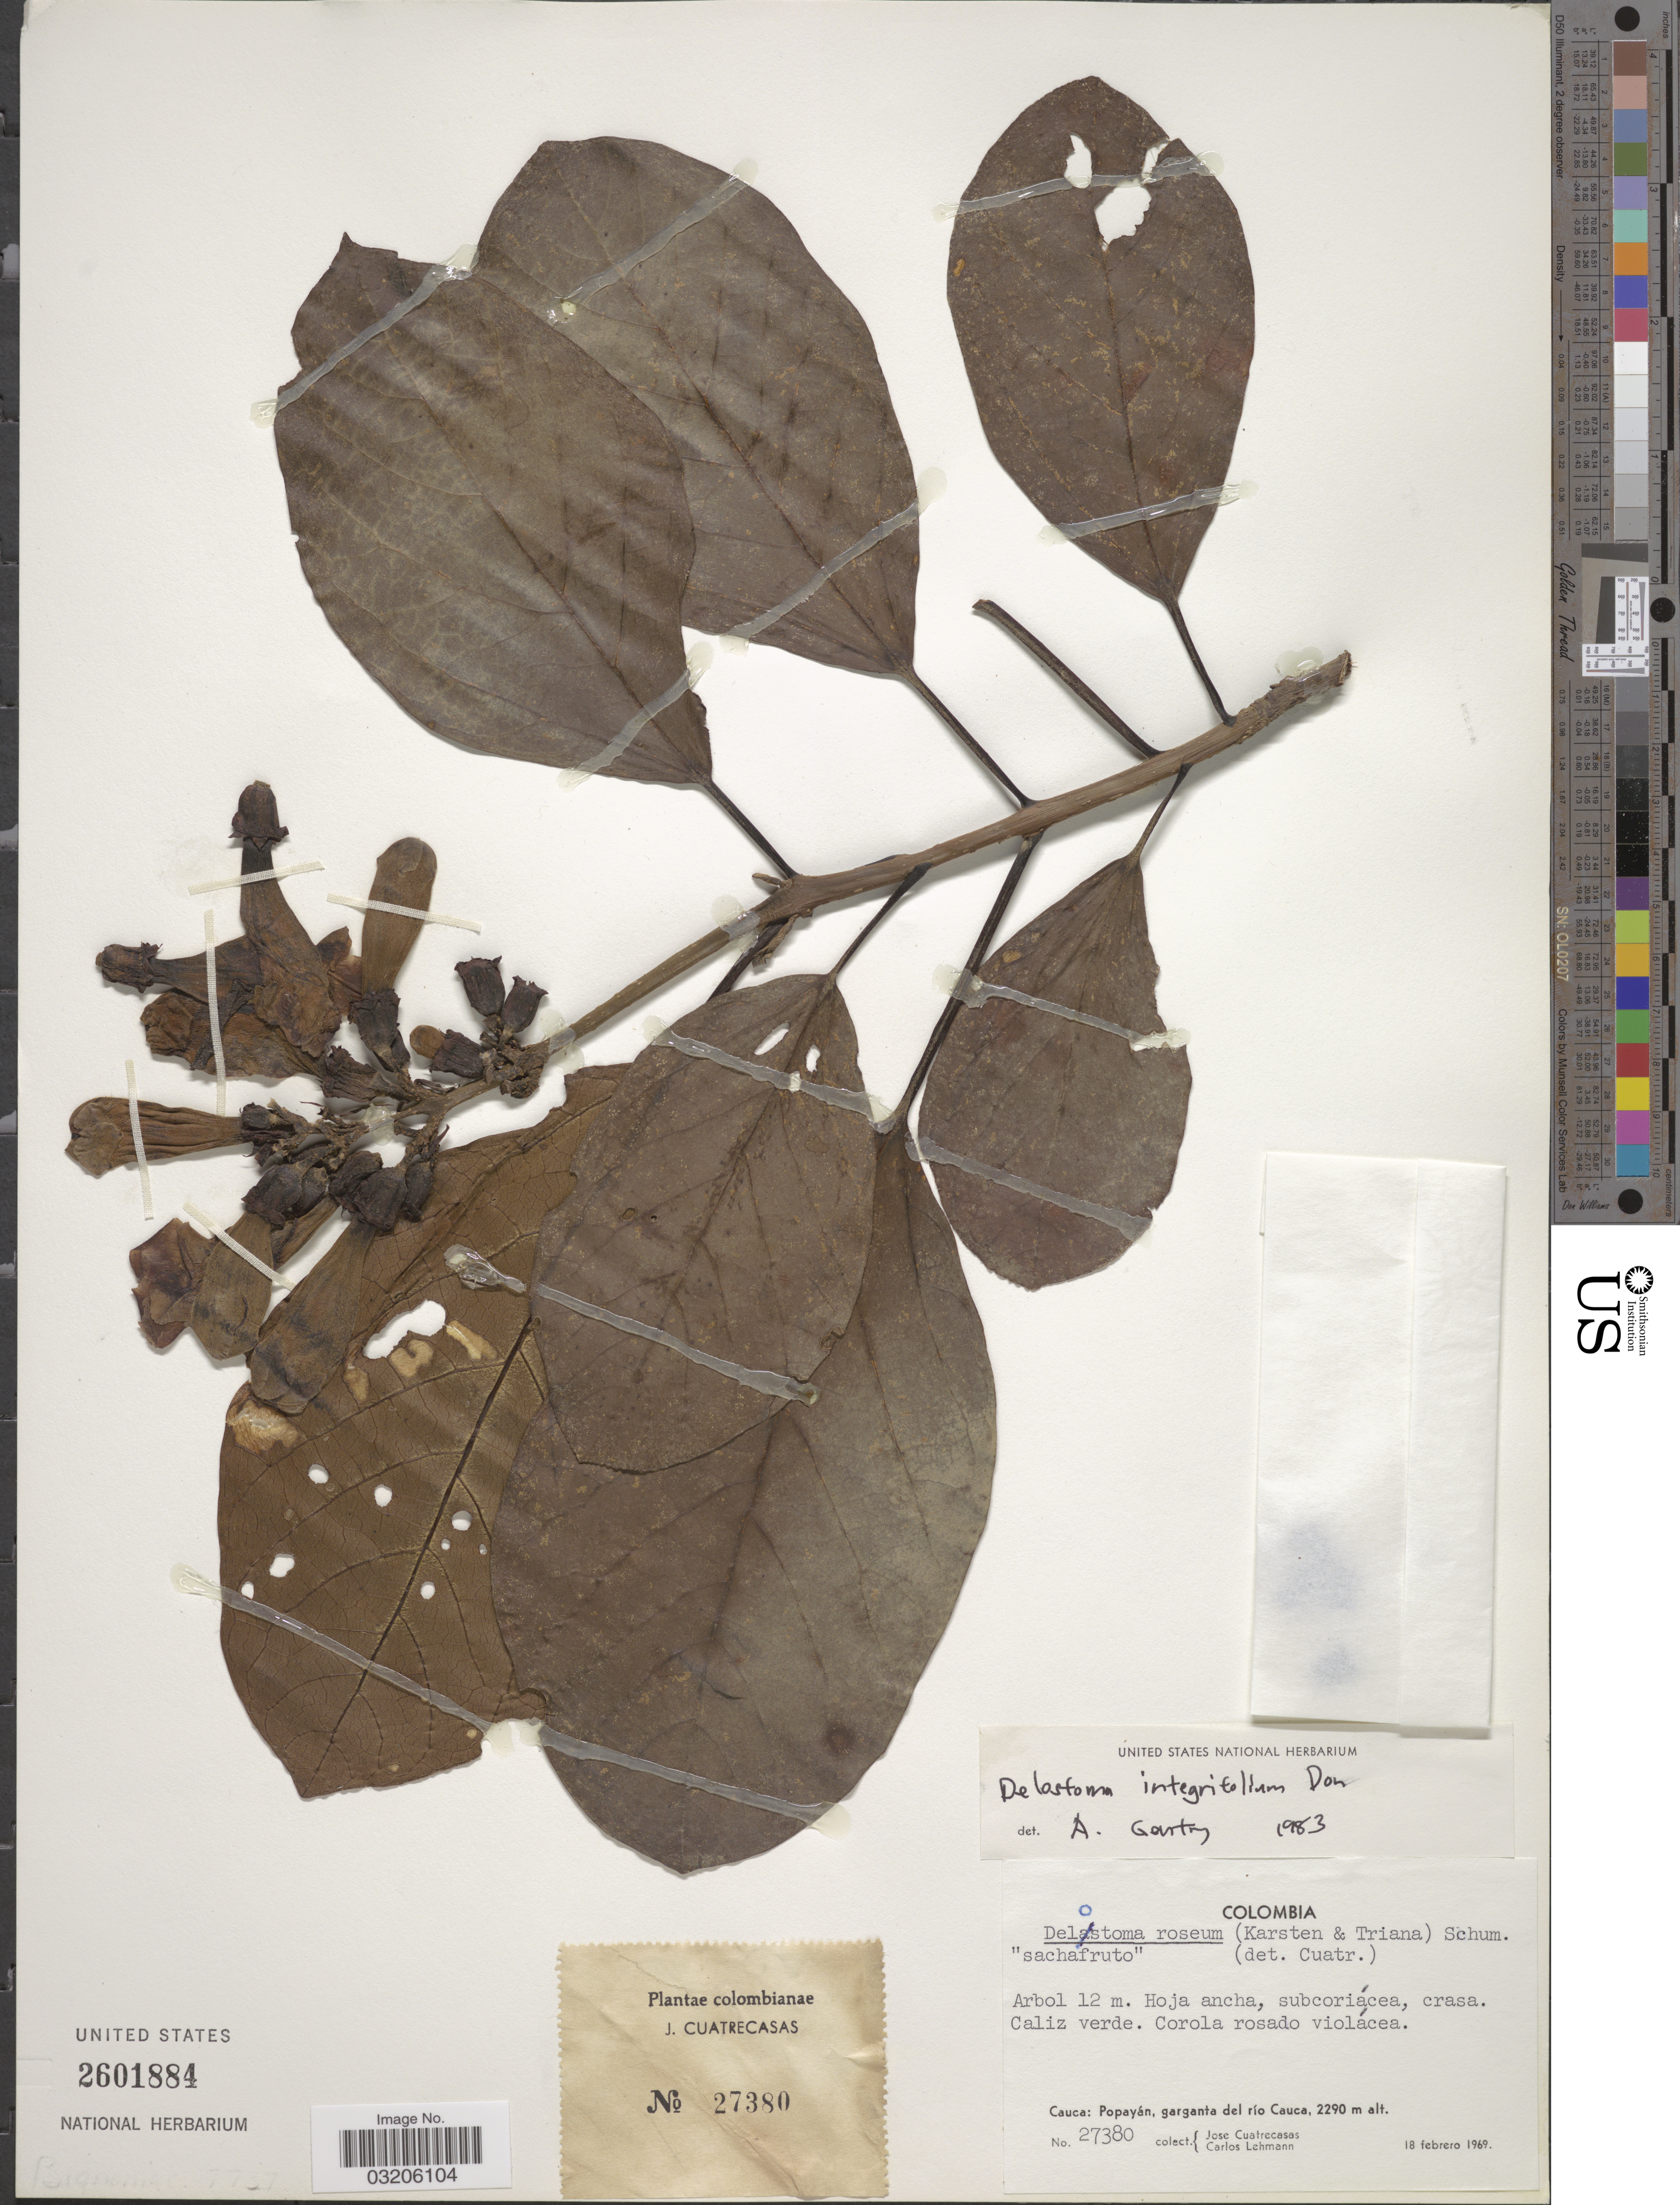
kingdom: Plantae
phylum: Tracheophyta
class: Magnoliopsida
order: Lamiales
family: Bignoniaceae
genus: Delostoma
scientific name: Delostoma integrifolium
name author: D. Don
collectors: J. Cuatrecasas & C. Lehmann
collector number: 27380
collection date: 1969-02-18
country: Colombia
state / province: Cauca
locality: Popayán, garganta del río Cauca.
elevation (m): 2290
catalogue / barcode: US 2601884